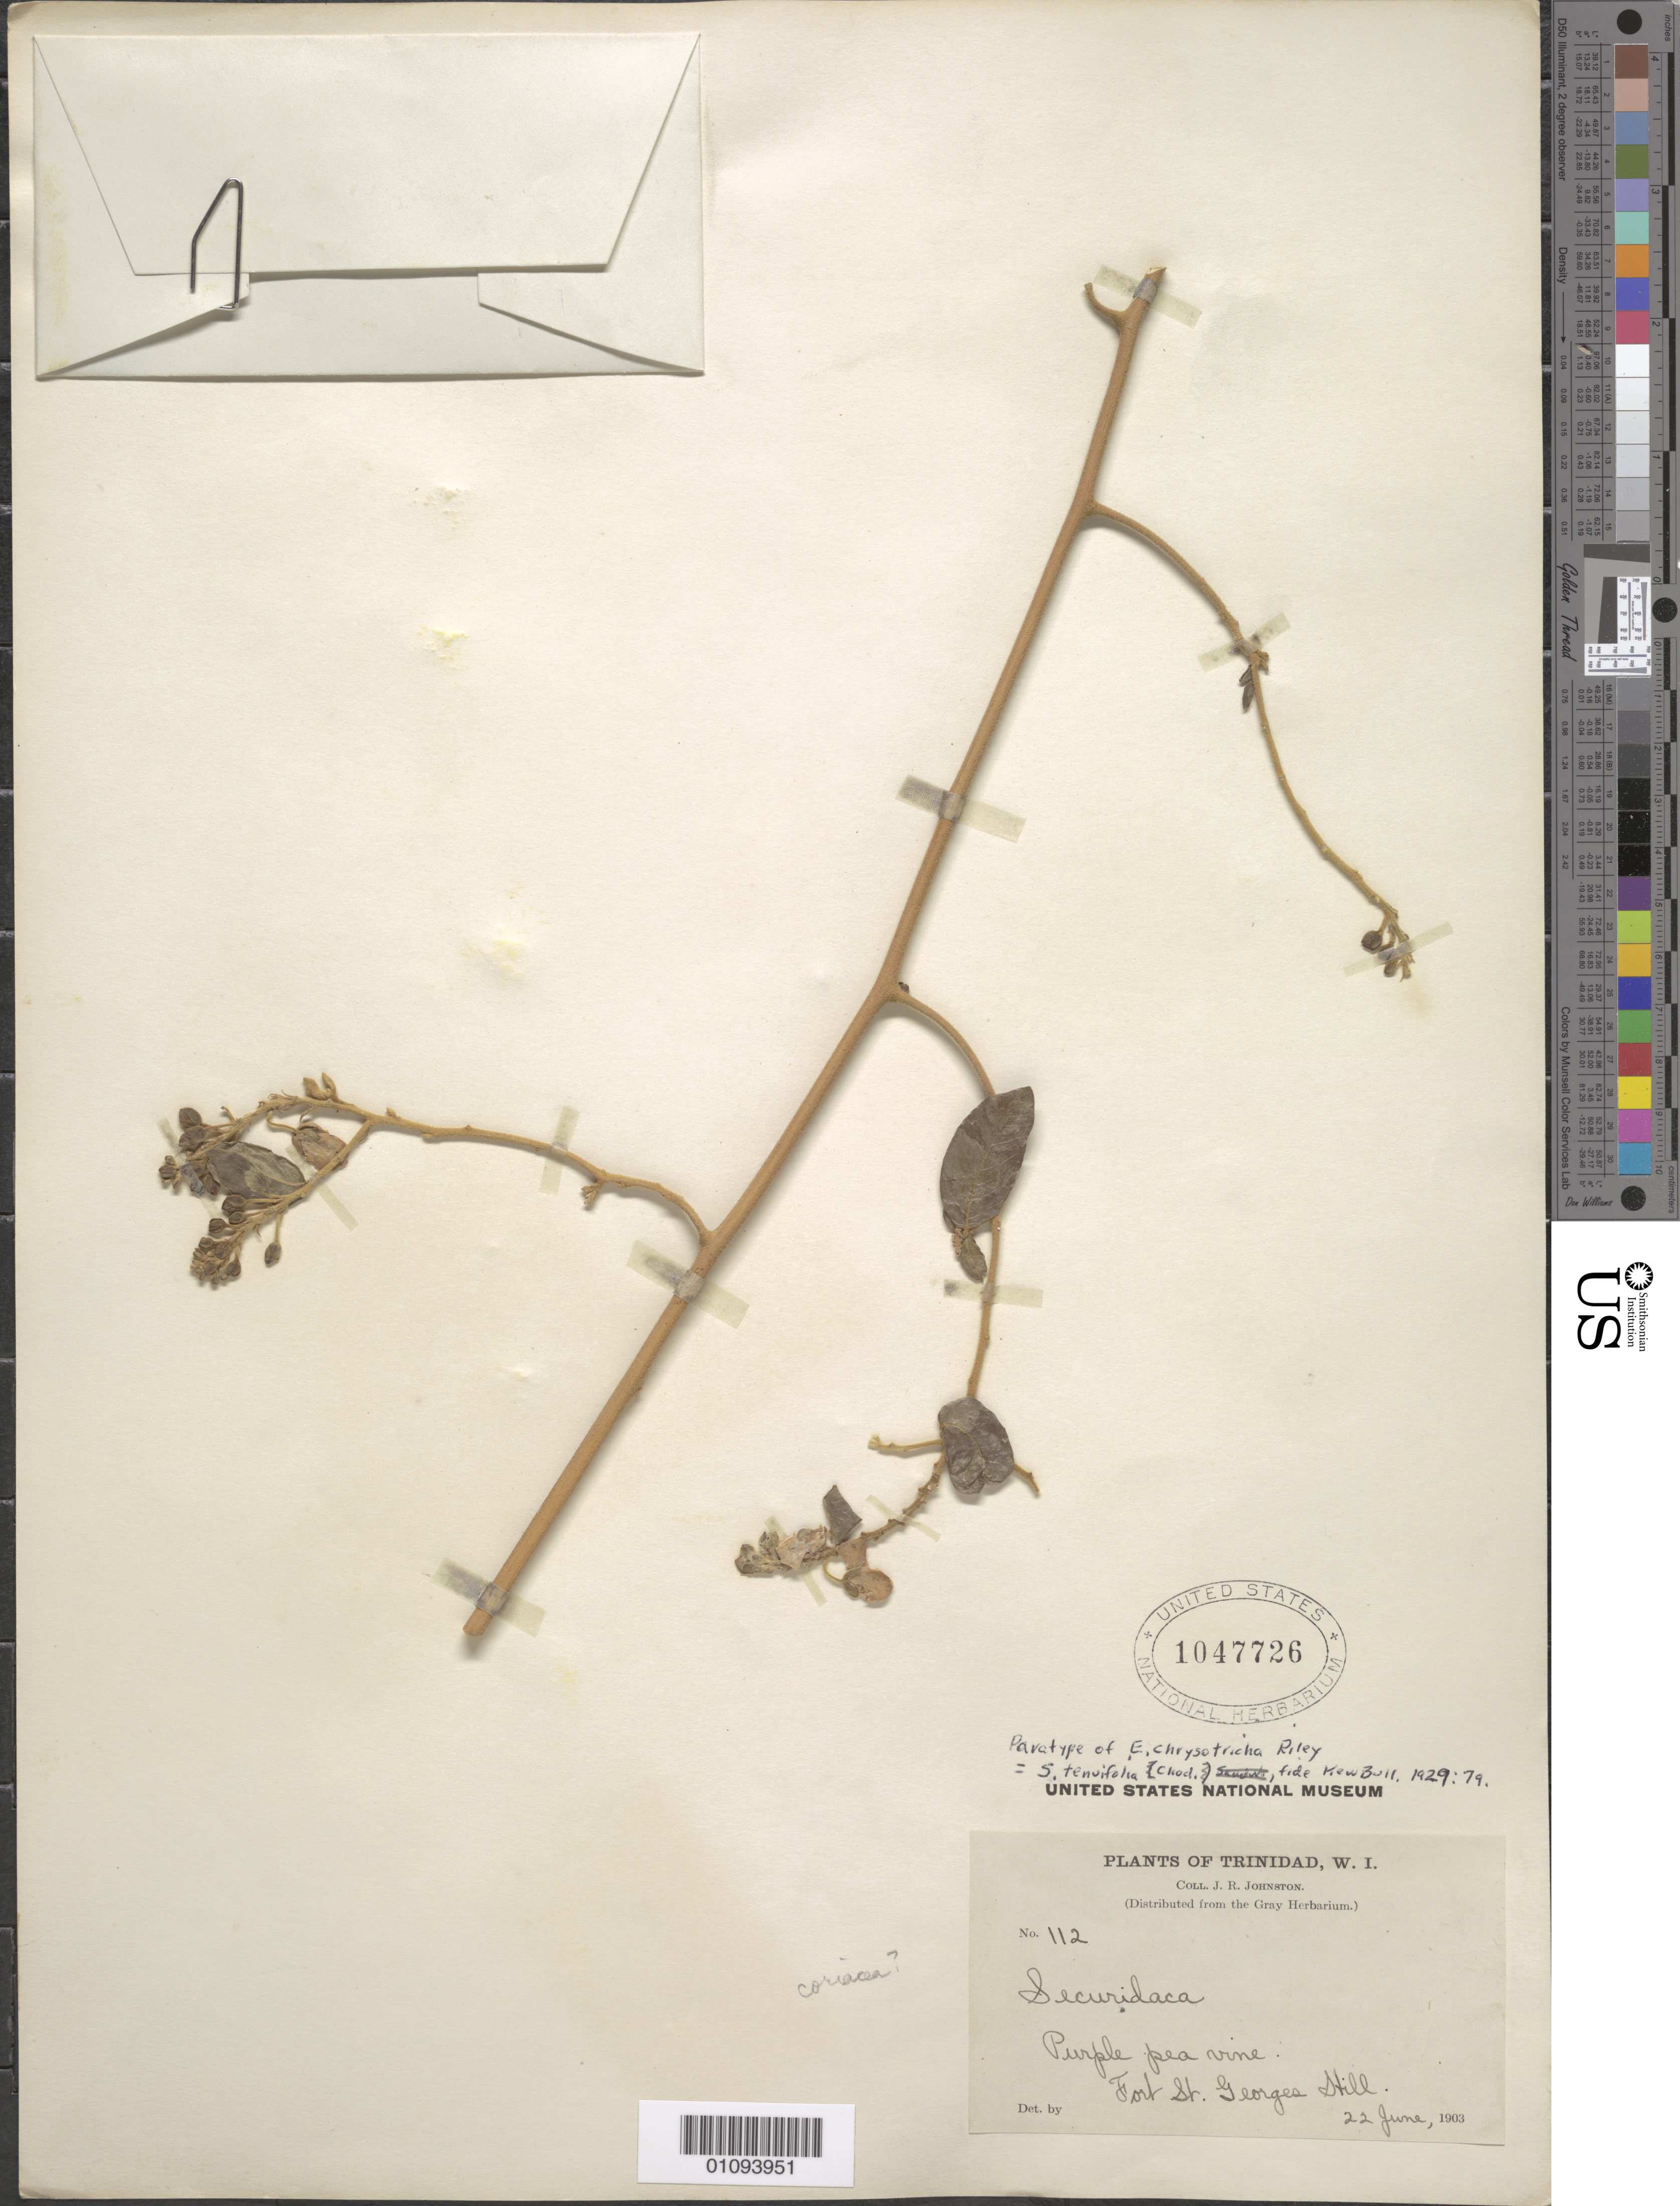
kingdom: Plantae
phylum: Tracheophyta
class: Magnoliopsida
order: Fabales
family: Polygalaceae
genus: Securidaca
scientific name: Securidaca tenuifolia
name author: Chodat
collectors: J. Johnston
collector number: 112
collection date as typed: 22 Jun 1903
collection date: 1903-06-22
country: Trinidad and Tobago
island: Trinidad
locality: Fort St. George Hill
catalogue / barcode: US 1047726